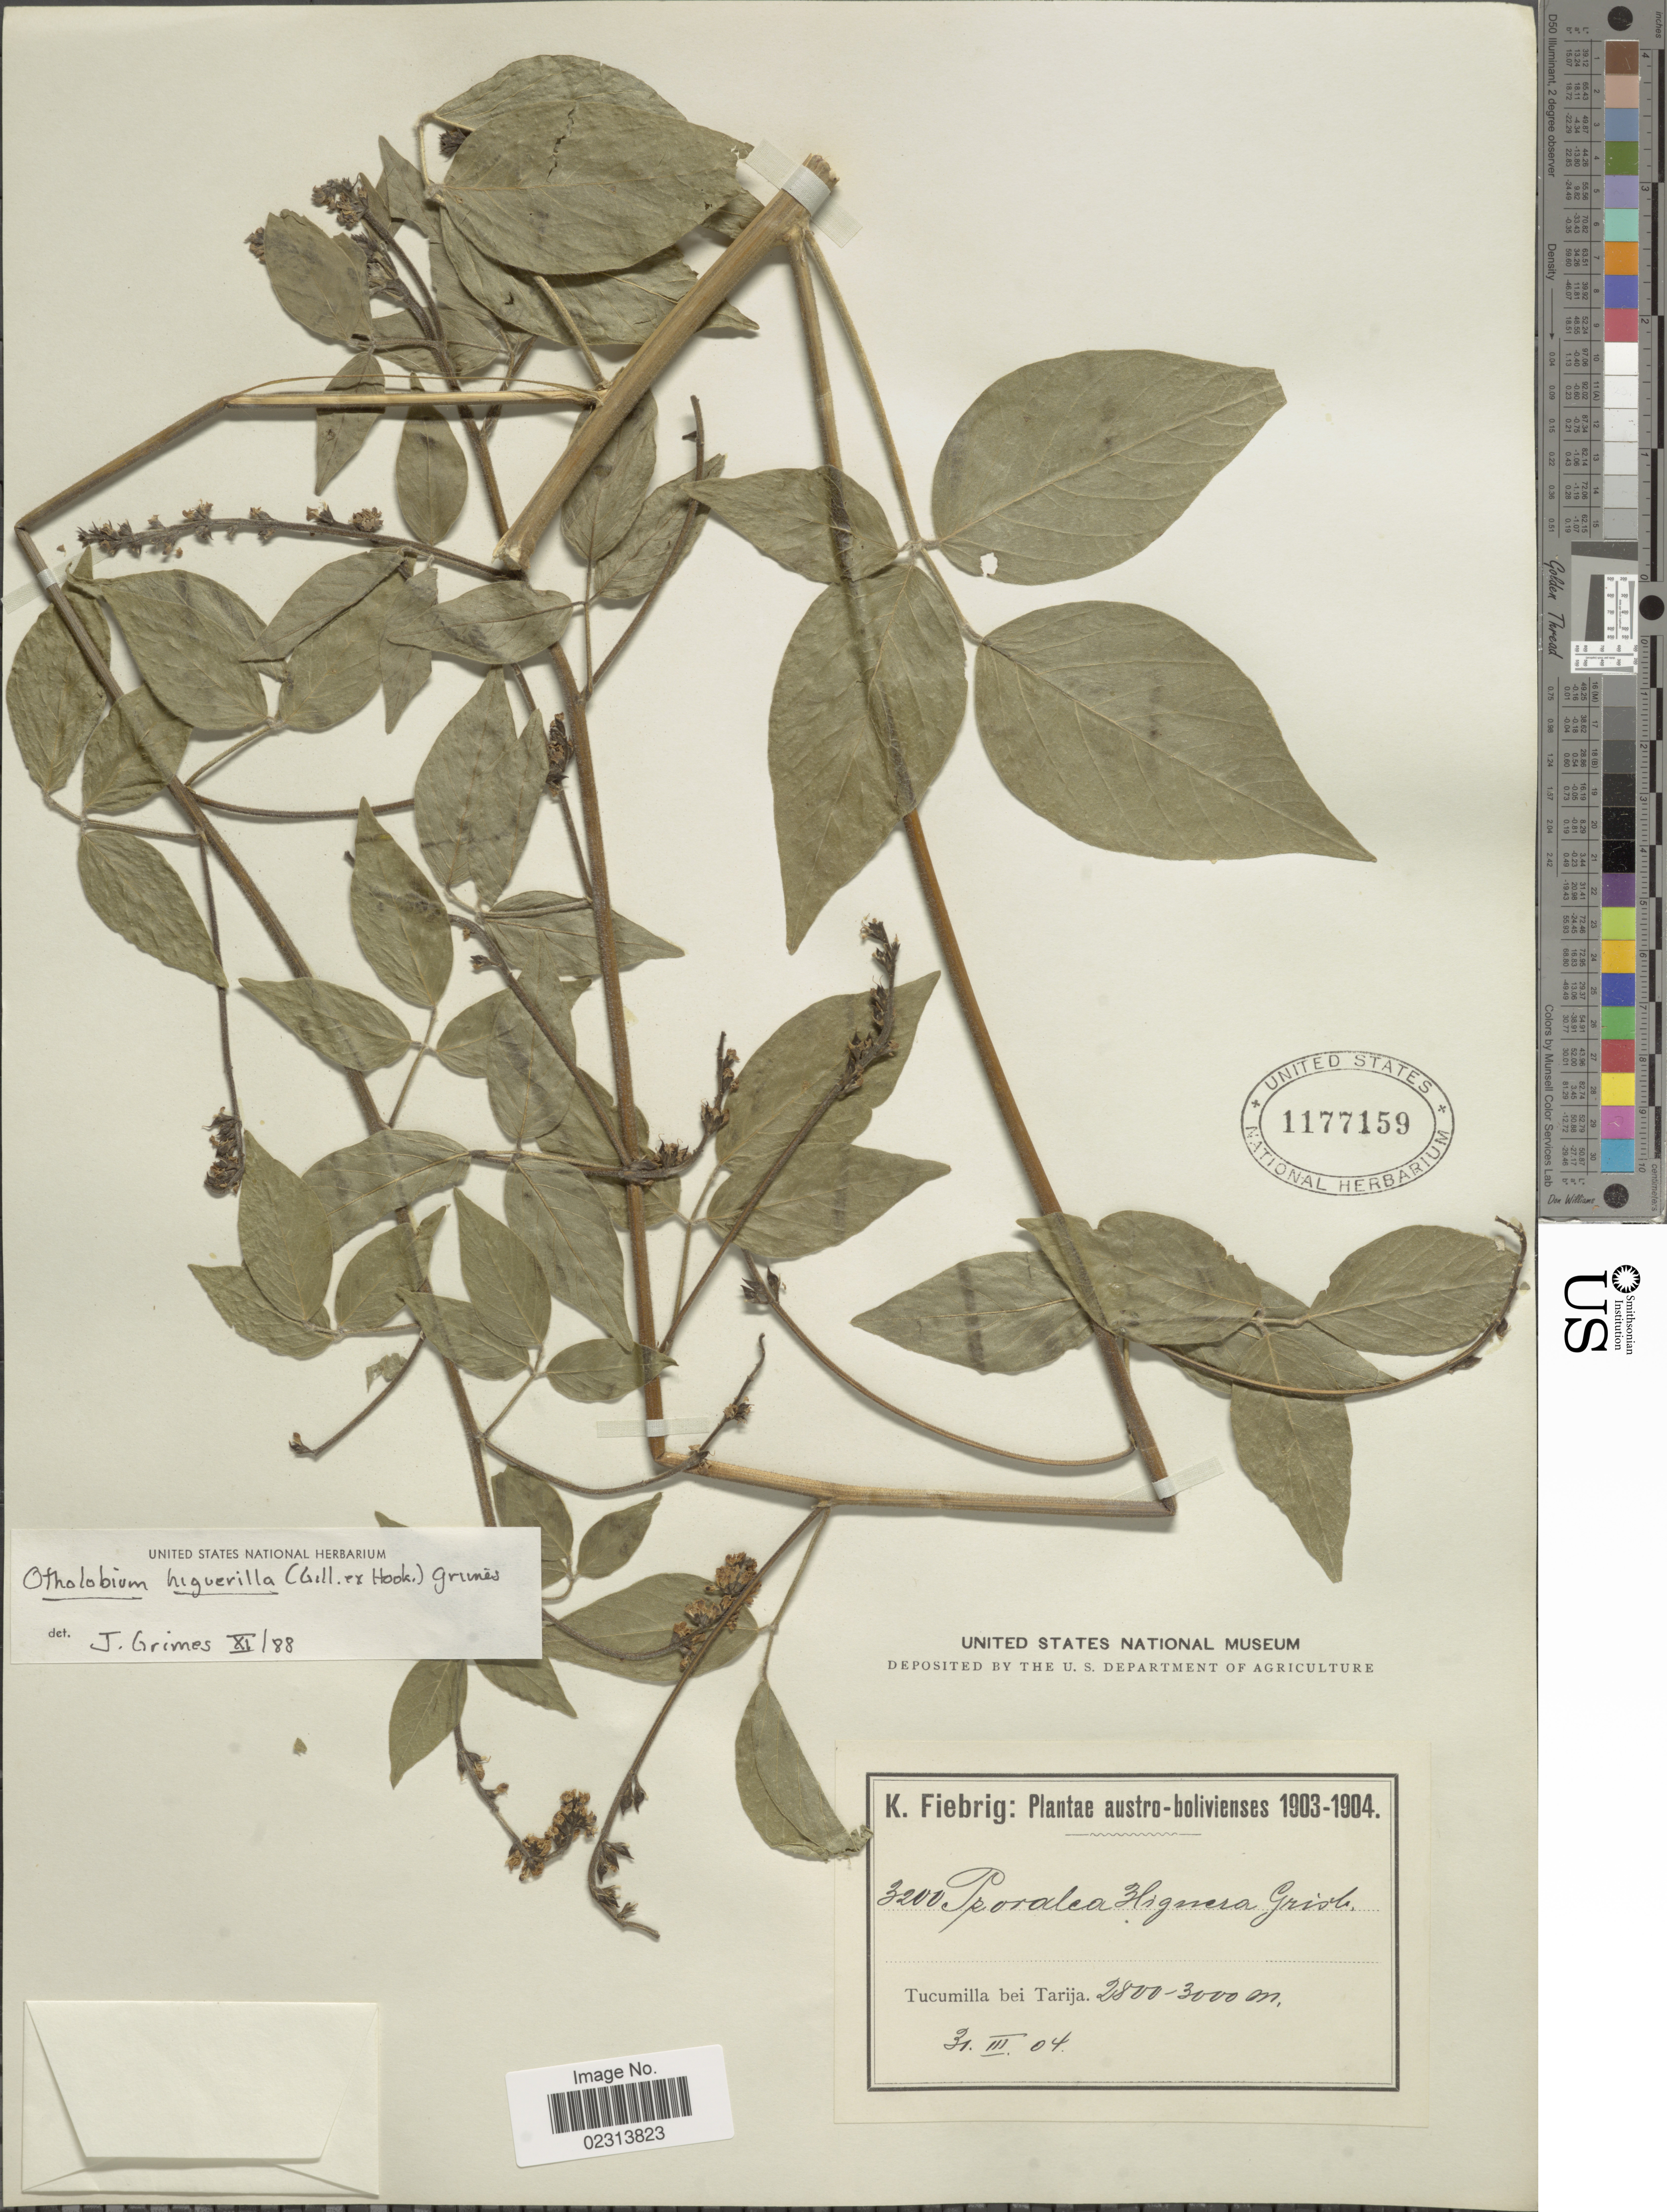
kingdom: Plantae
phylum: Tracheophyta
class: Magnoliopsida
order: Fabales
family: Fabaceae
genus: Otholobium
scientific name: Otholobium higuerilla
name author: (Gillies ex Hook.) J.W. Grimes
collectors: K. Fiebrig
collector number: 3200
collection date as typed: Transcribed d/m/y: 31/3/4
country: Bolivia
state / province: Tarija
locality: Tucumilla bei Tarija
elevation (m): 2800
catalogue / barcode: US 1177159